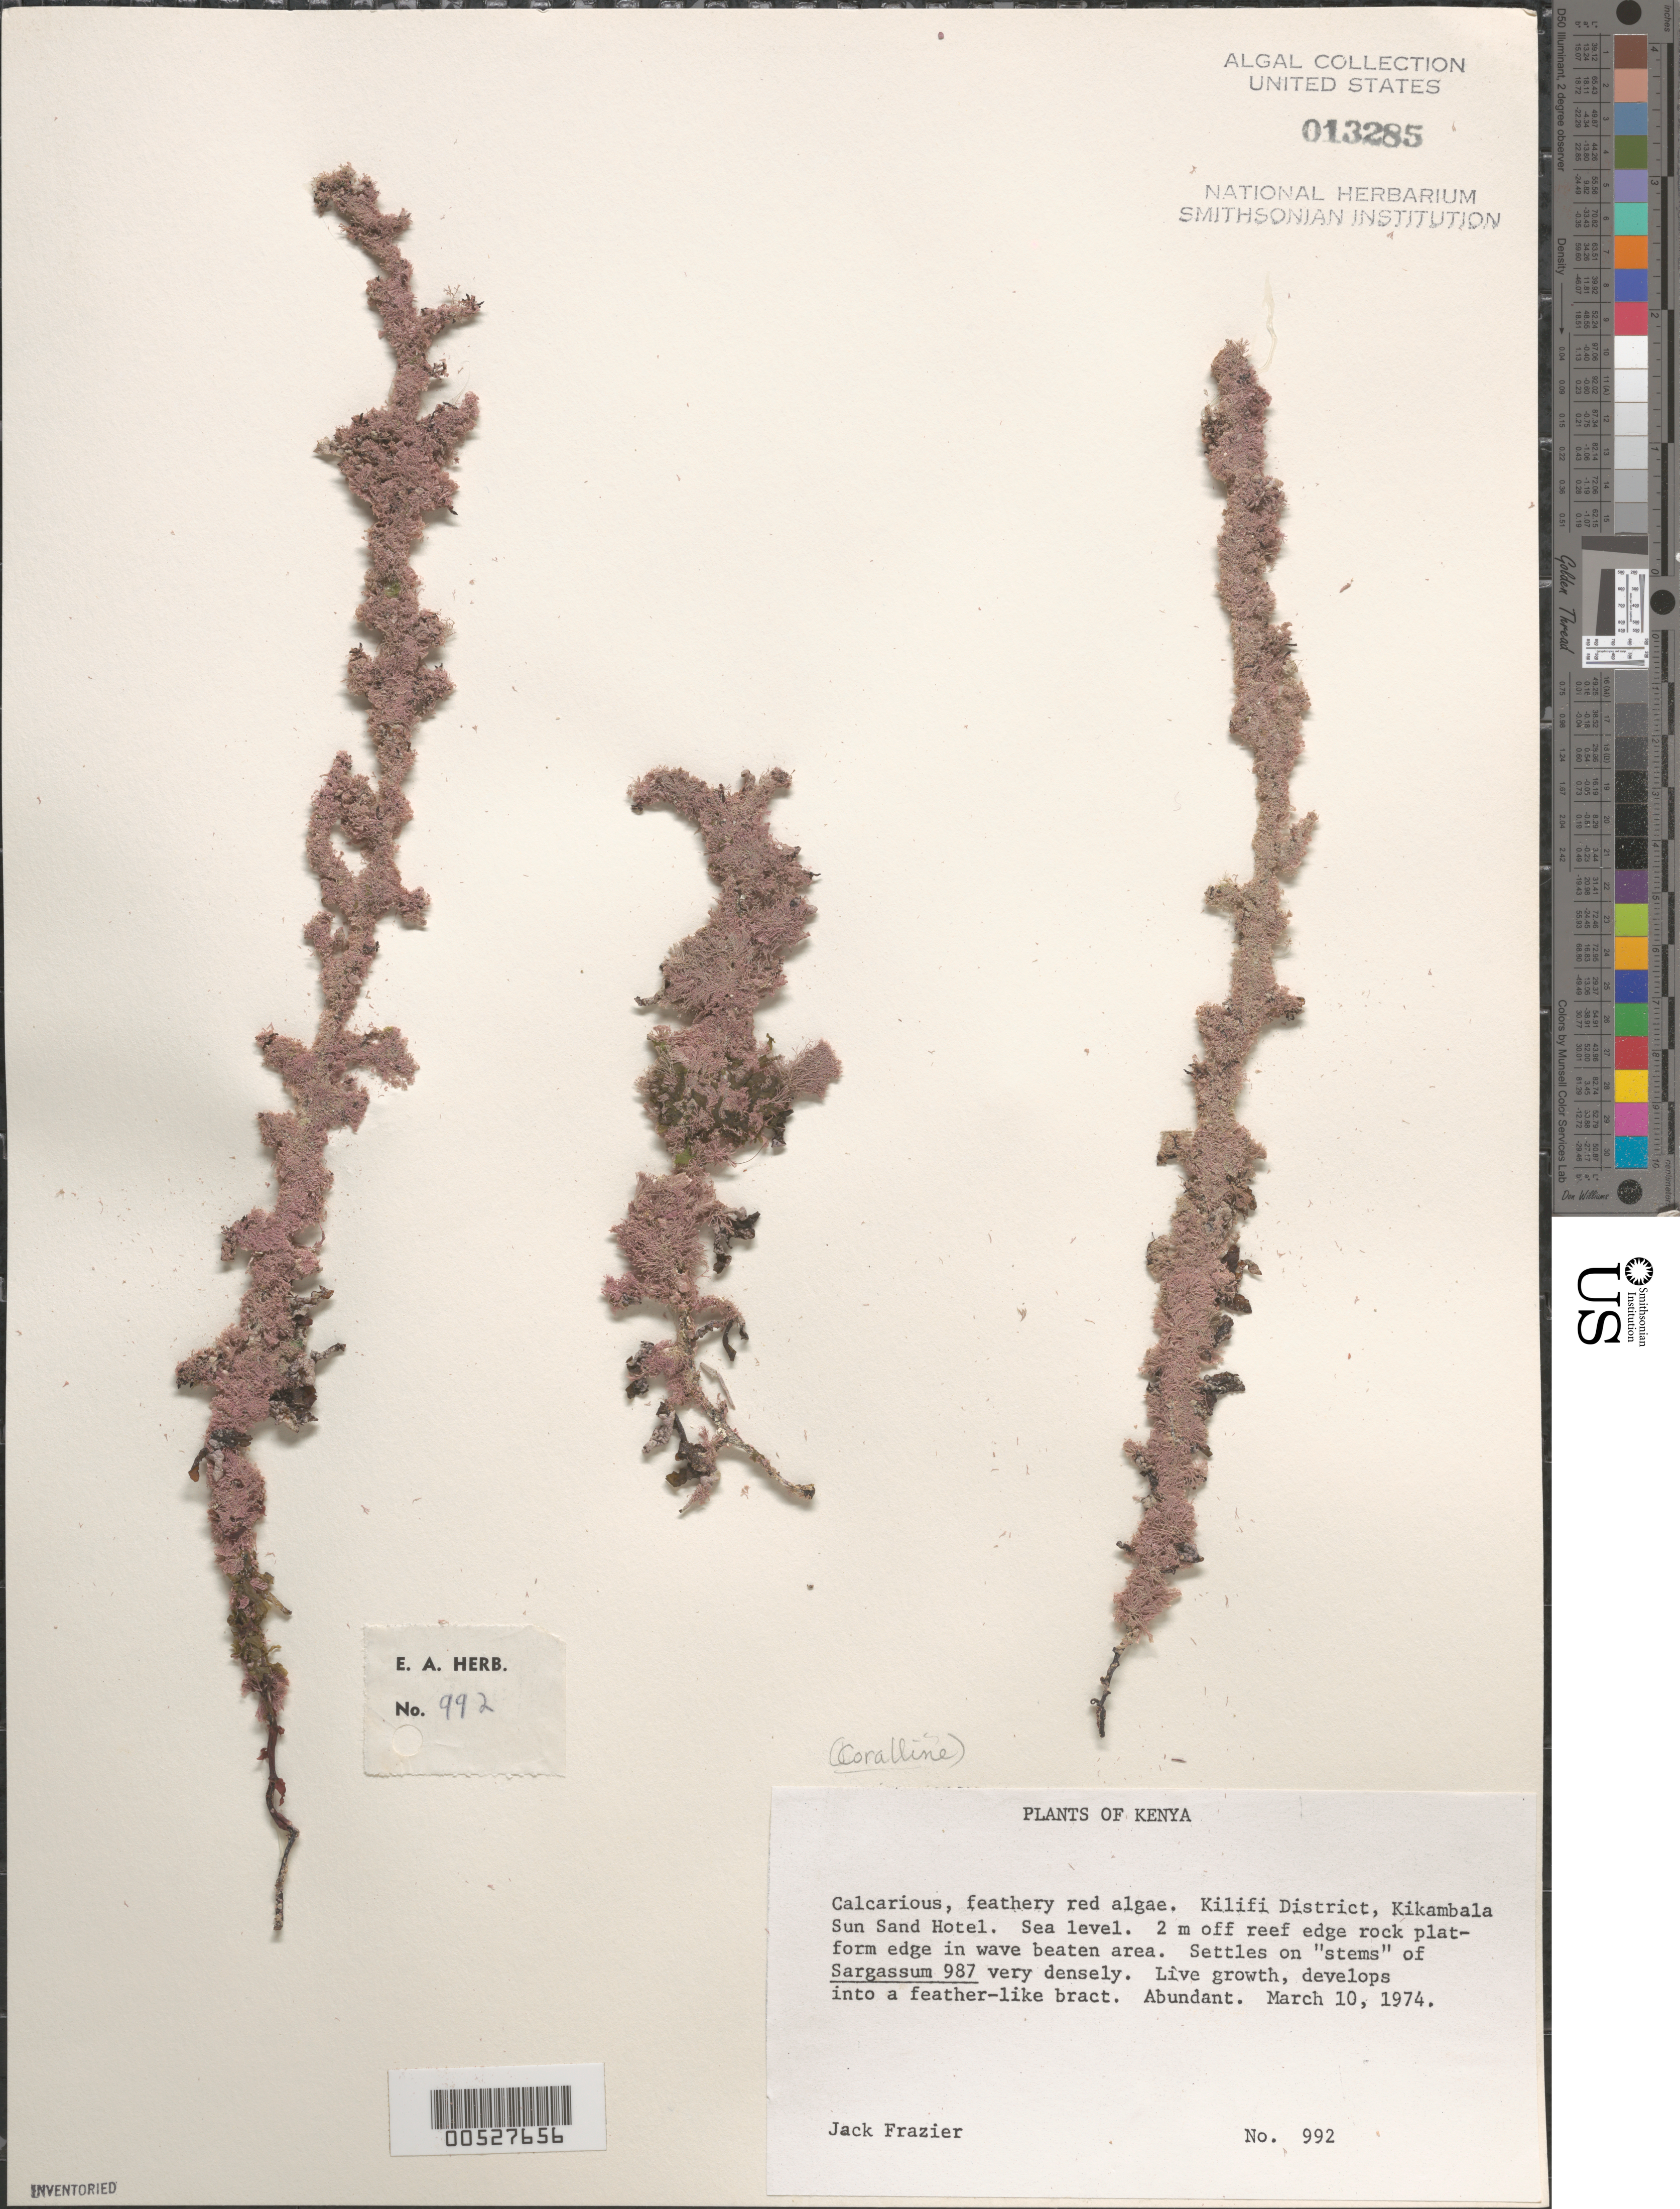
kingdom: Plantae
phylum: Rhodophyta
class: Florideophyceae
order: Corallinales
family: Corallinaceae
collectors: J. Frazier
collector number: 992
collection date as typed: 10 Mar 1974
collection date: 1974-03-10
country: Kenya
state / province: Kilifi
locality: Kikambala Sun Sand Hotel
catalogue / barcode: US 13285